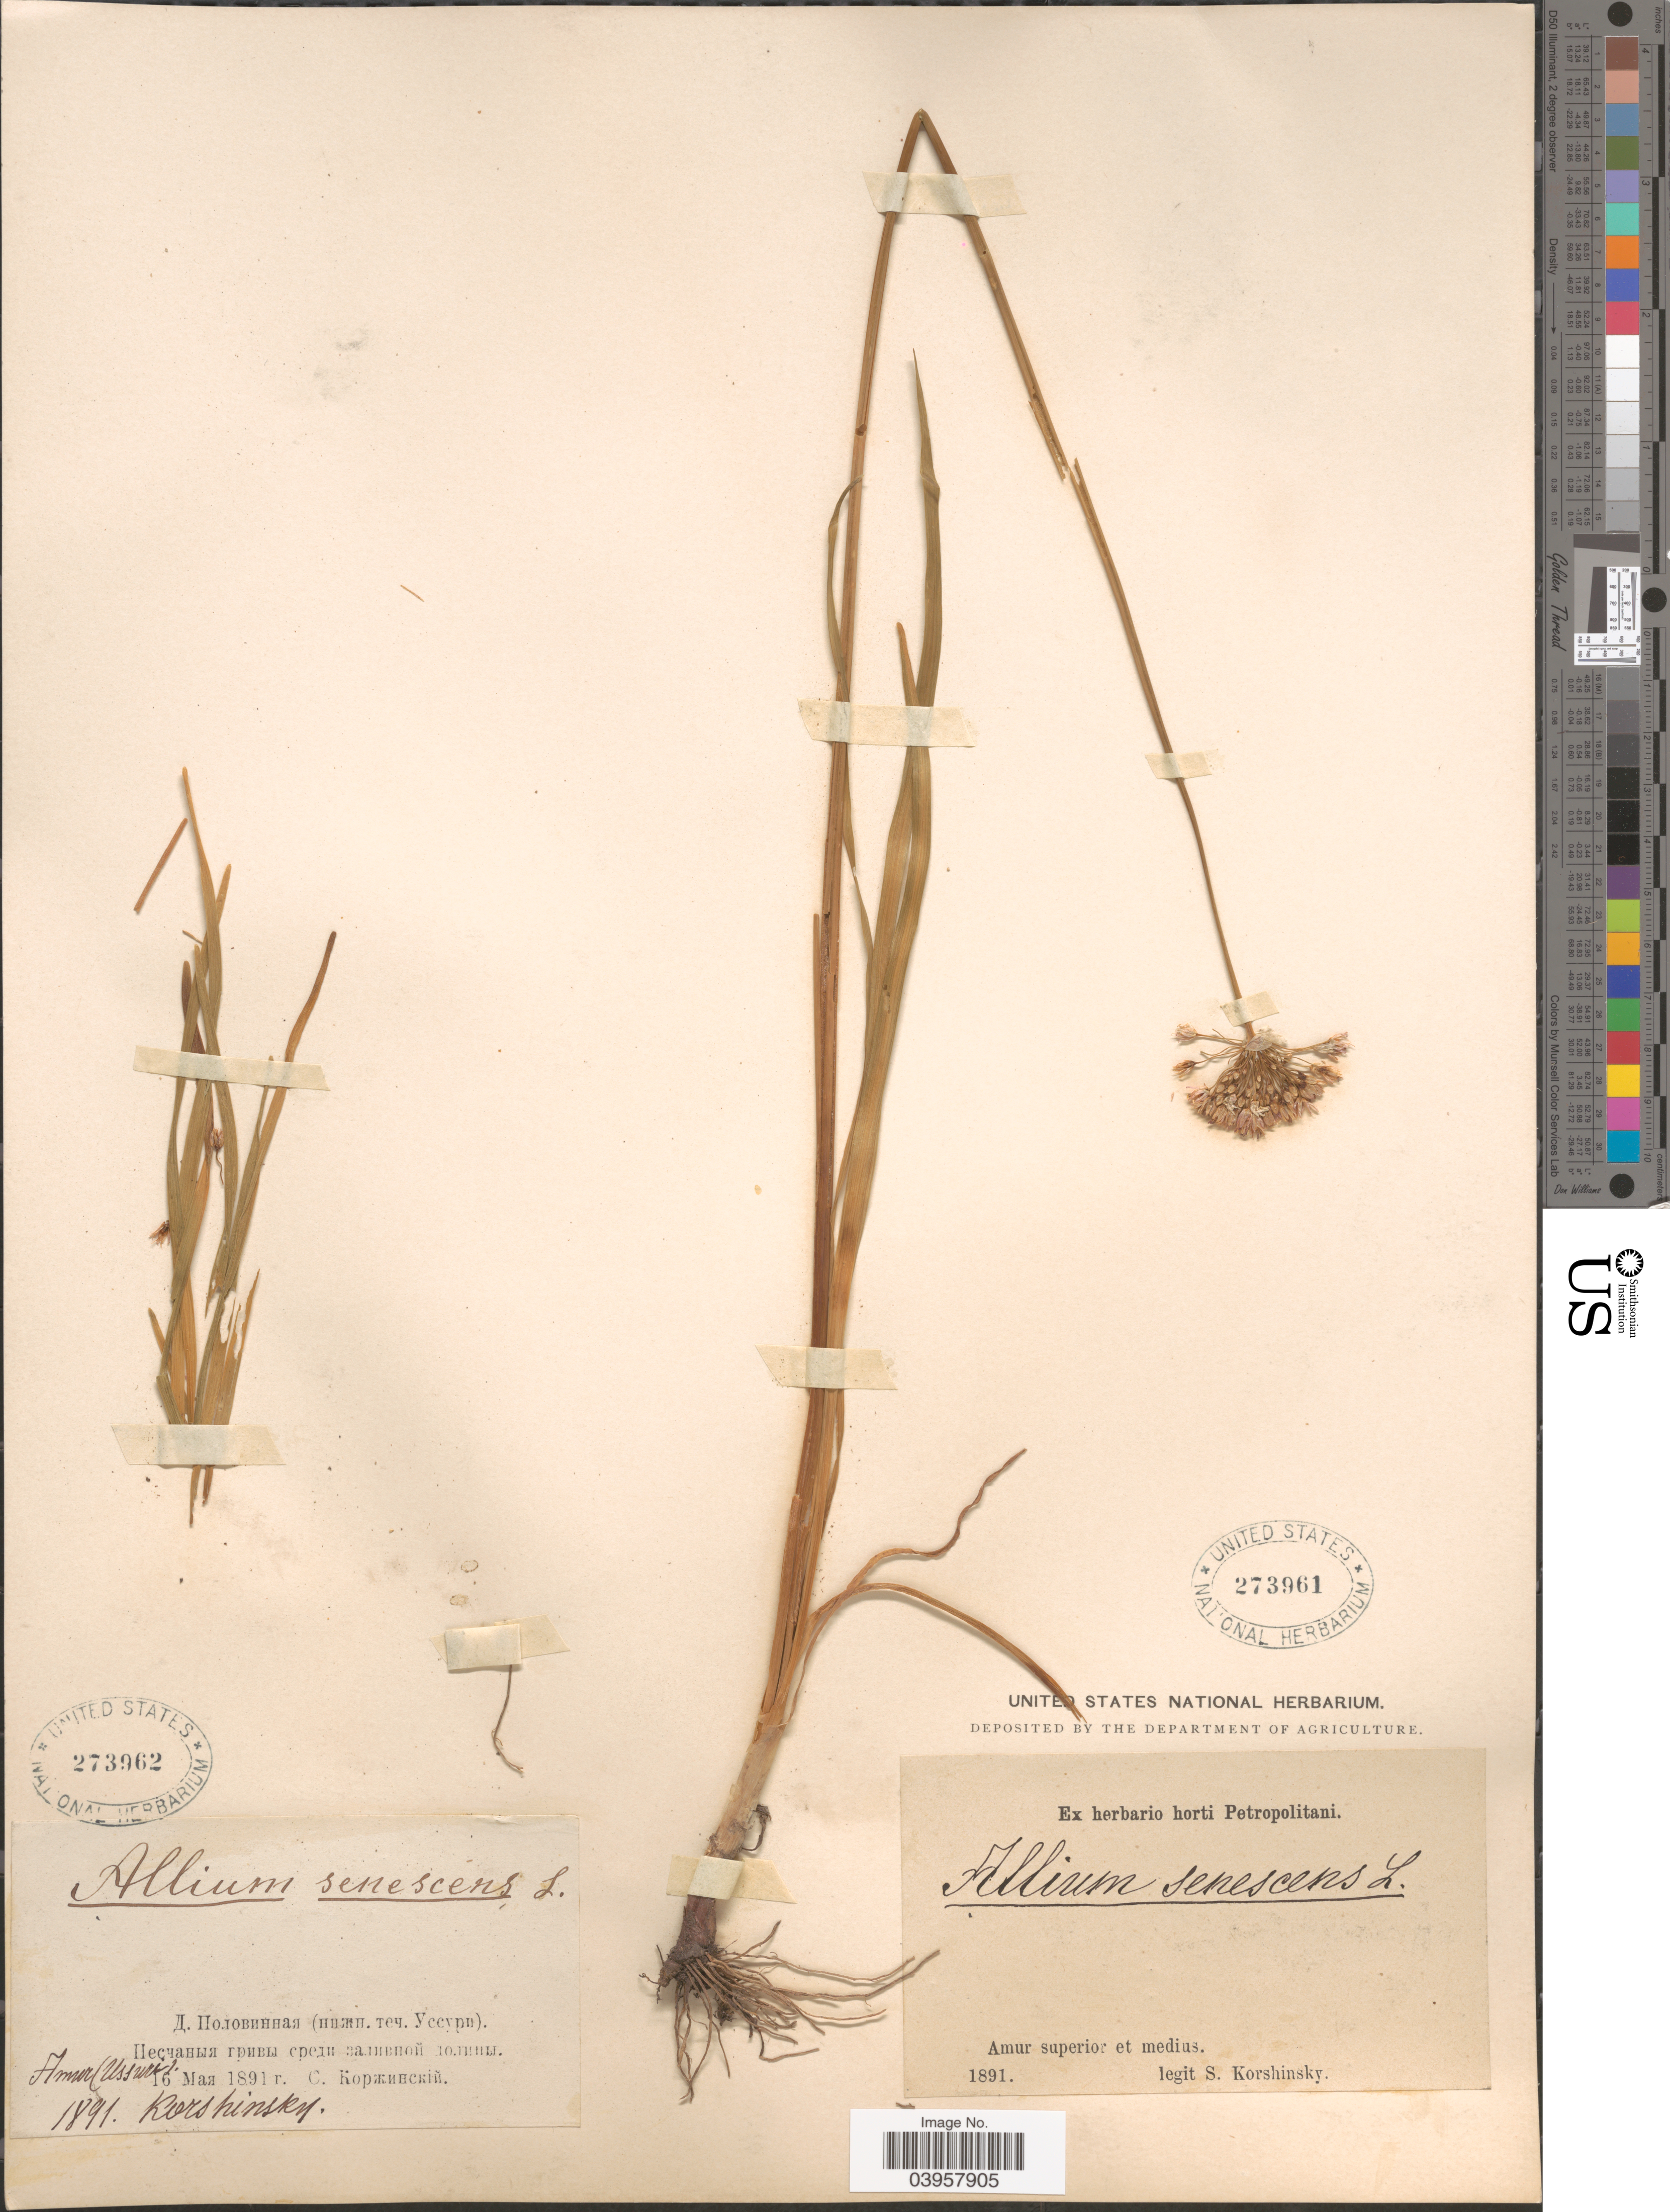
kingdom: Plantae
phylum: Tracheophyta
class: Liliopsida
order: Asparagales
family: Amaryllidaceae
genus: Allium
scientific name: Allium senescens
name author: L.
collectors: S. I. Korshinsky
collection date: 1891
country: Russian Federation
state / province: Amur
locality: Amur superior et medius.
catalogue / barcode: US 273961-2